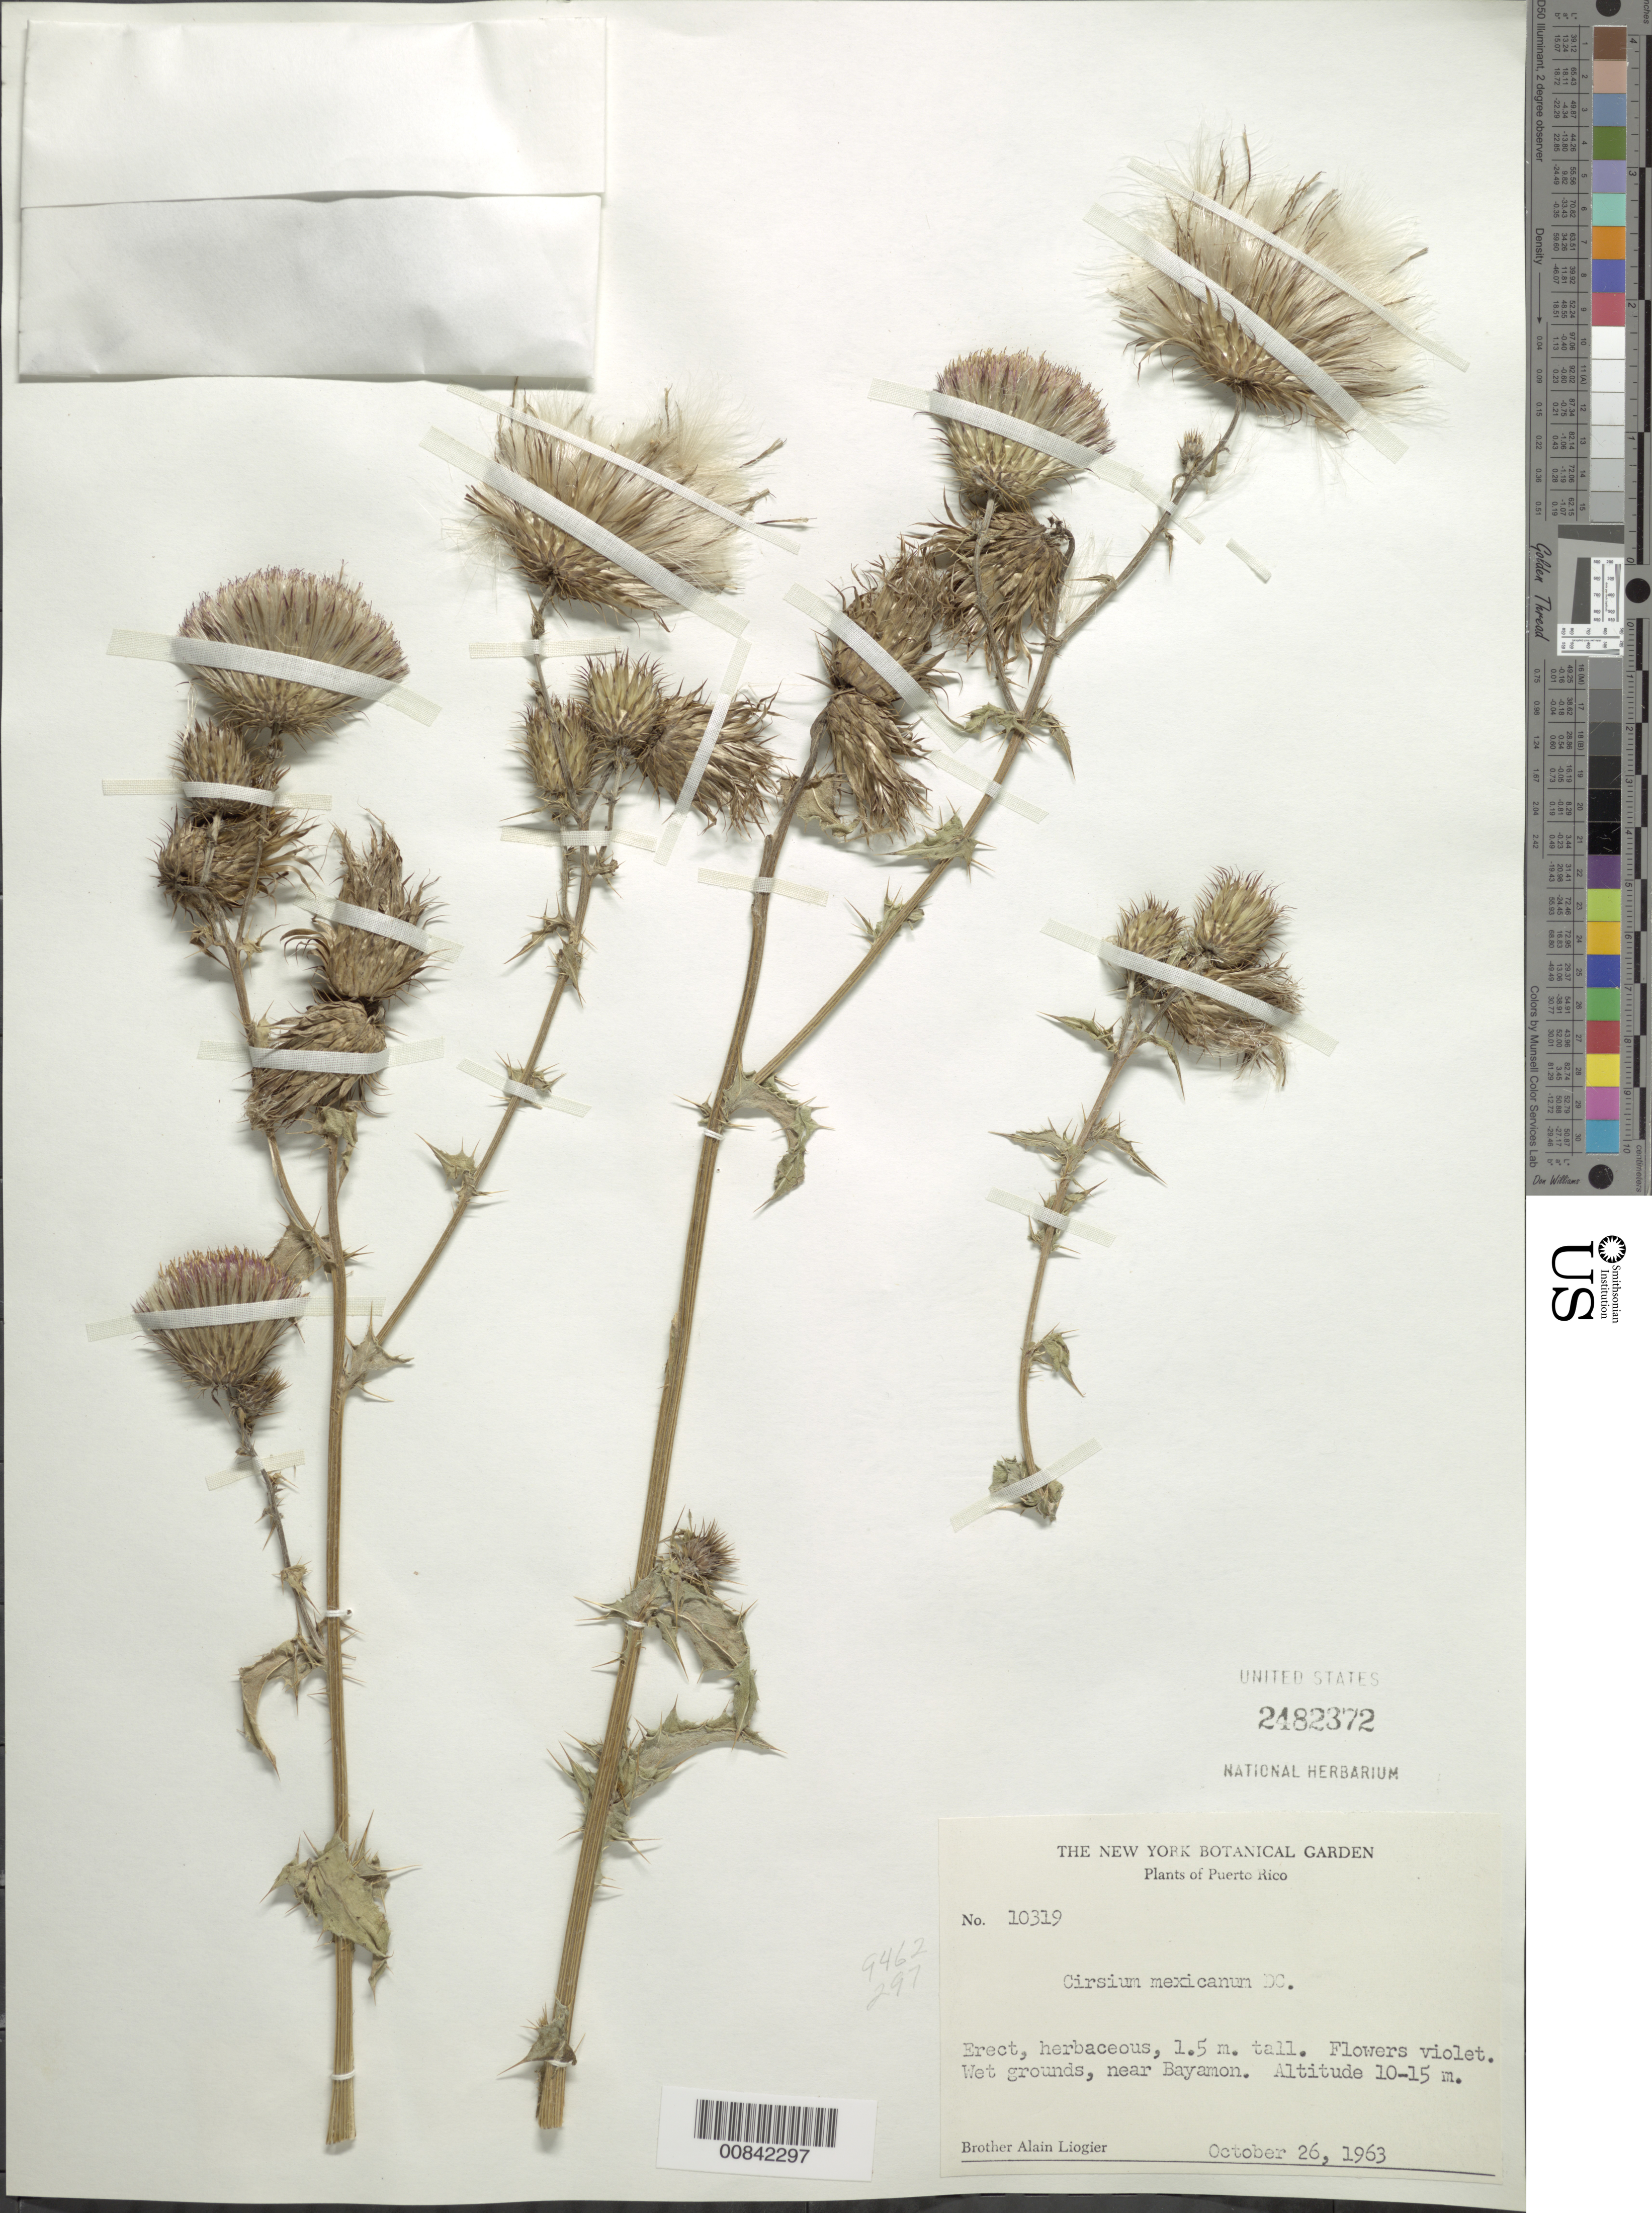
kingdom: Plantae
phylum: Tracheophyta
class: Magnoliopsida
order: Asterales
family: Asteraceae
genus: Cirsium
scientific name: Cirsium mexicanum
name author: DC.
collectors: A. H. Liogier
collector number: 10319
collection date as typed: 26 Oct 1963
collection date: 1963-10-26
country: Puerto Rico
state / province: Bayamón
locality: near Bayamon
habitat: wet grounds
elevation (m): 10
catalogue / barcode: US 2482372